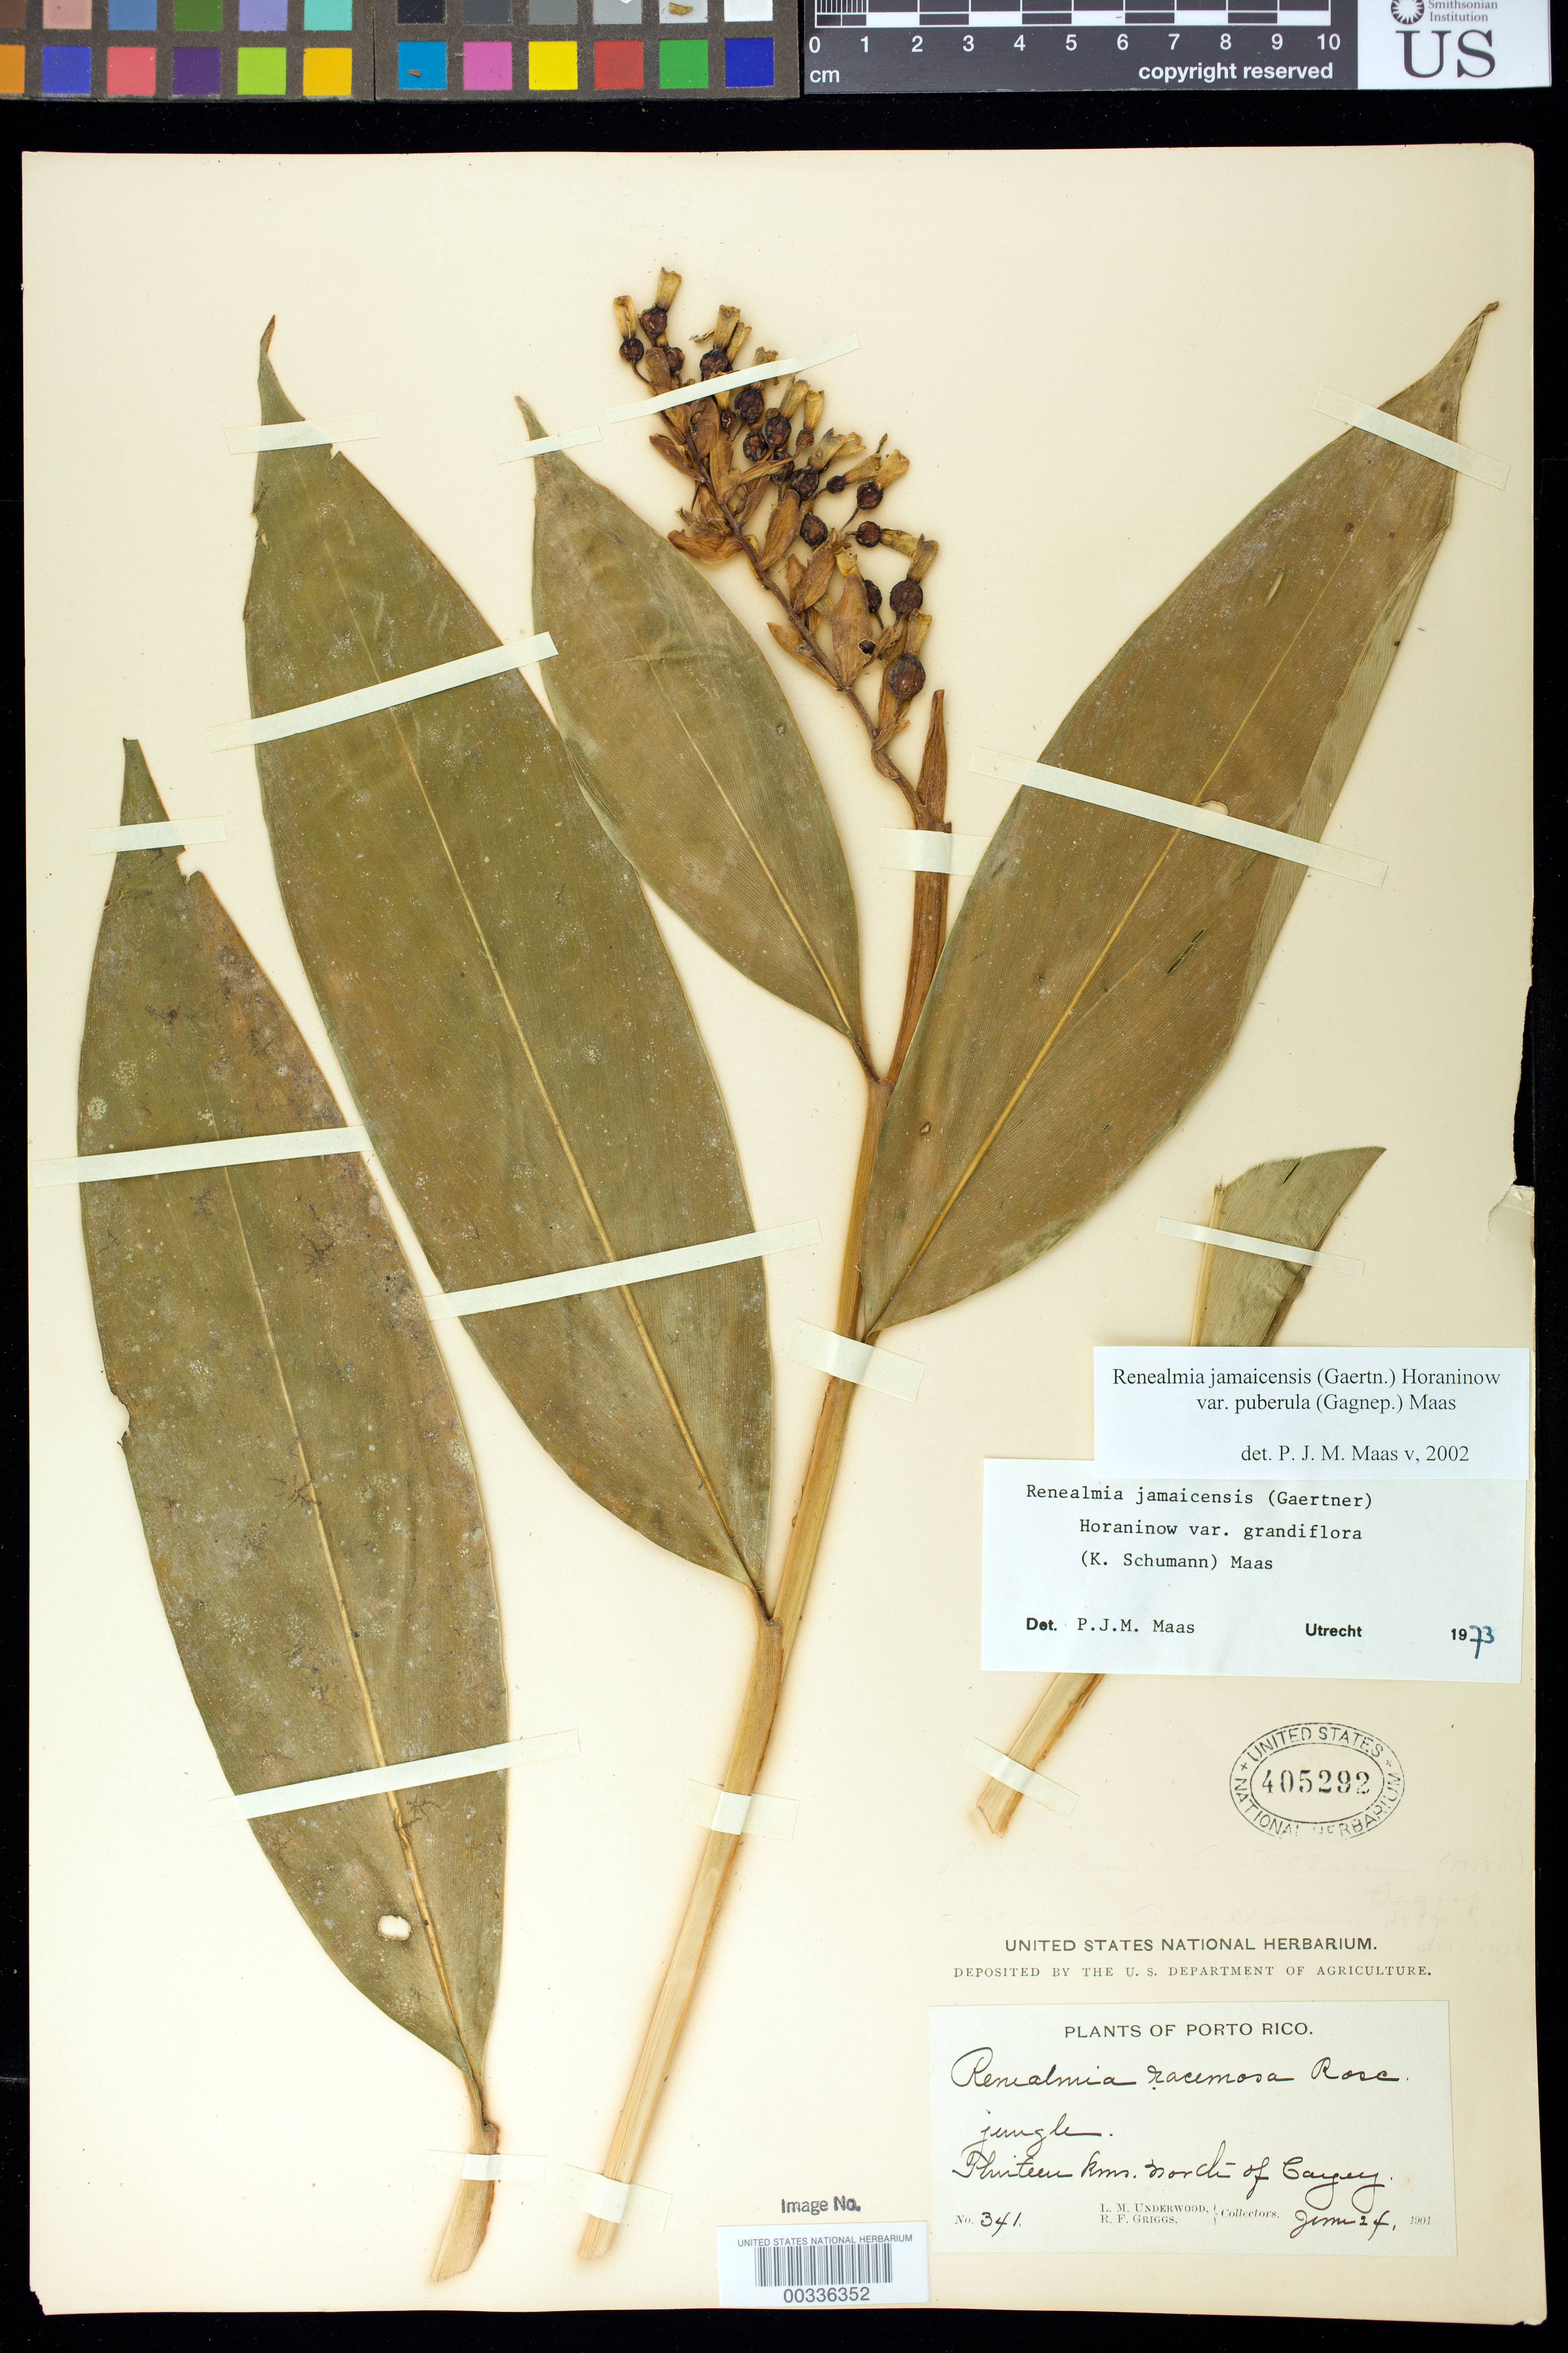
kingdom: Plantae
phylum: Tracheophyta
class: Liliopsida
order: Zingiberales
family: Zingiberaceae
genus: Renealmia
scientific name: Renealmia jamaicensis var. puberula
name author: (Gagnep.) Maas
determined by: Maas, Paul J. M.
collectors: L. M. Underwood & R. F. Griggs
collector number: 341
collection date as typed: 24 Jun 1901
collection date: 1901-06-24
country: Puerto Rico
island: Greater Antilles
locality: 13 km n of cayey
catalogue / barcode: US 405292